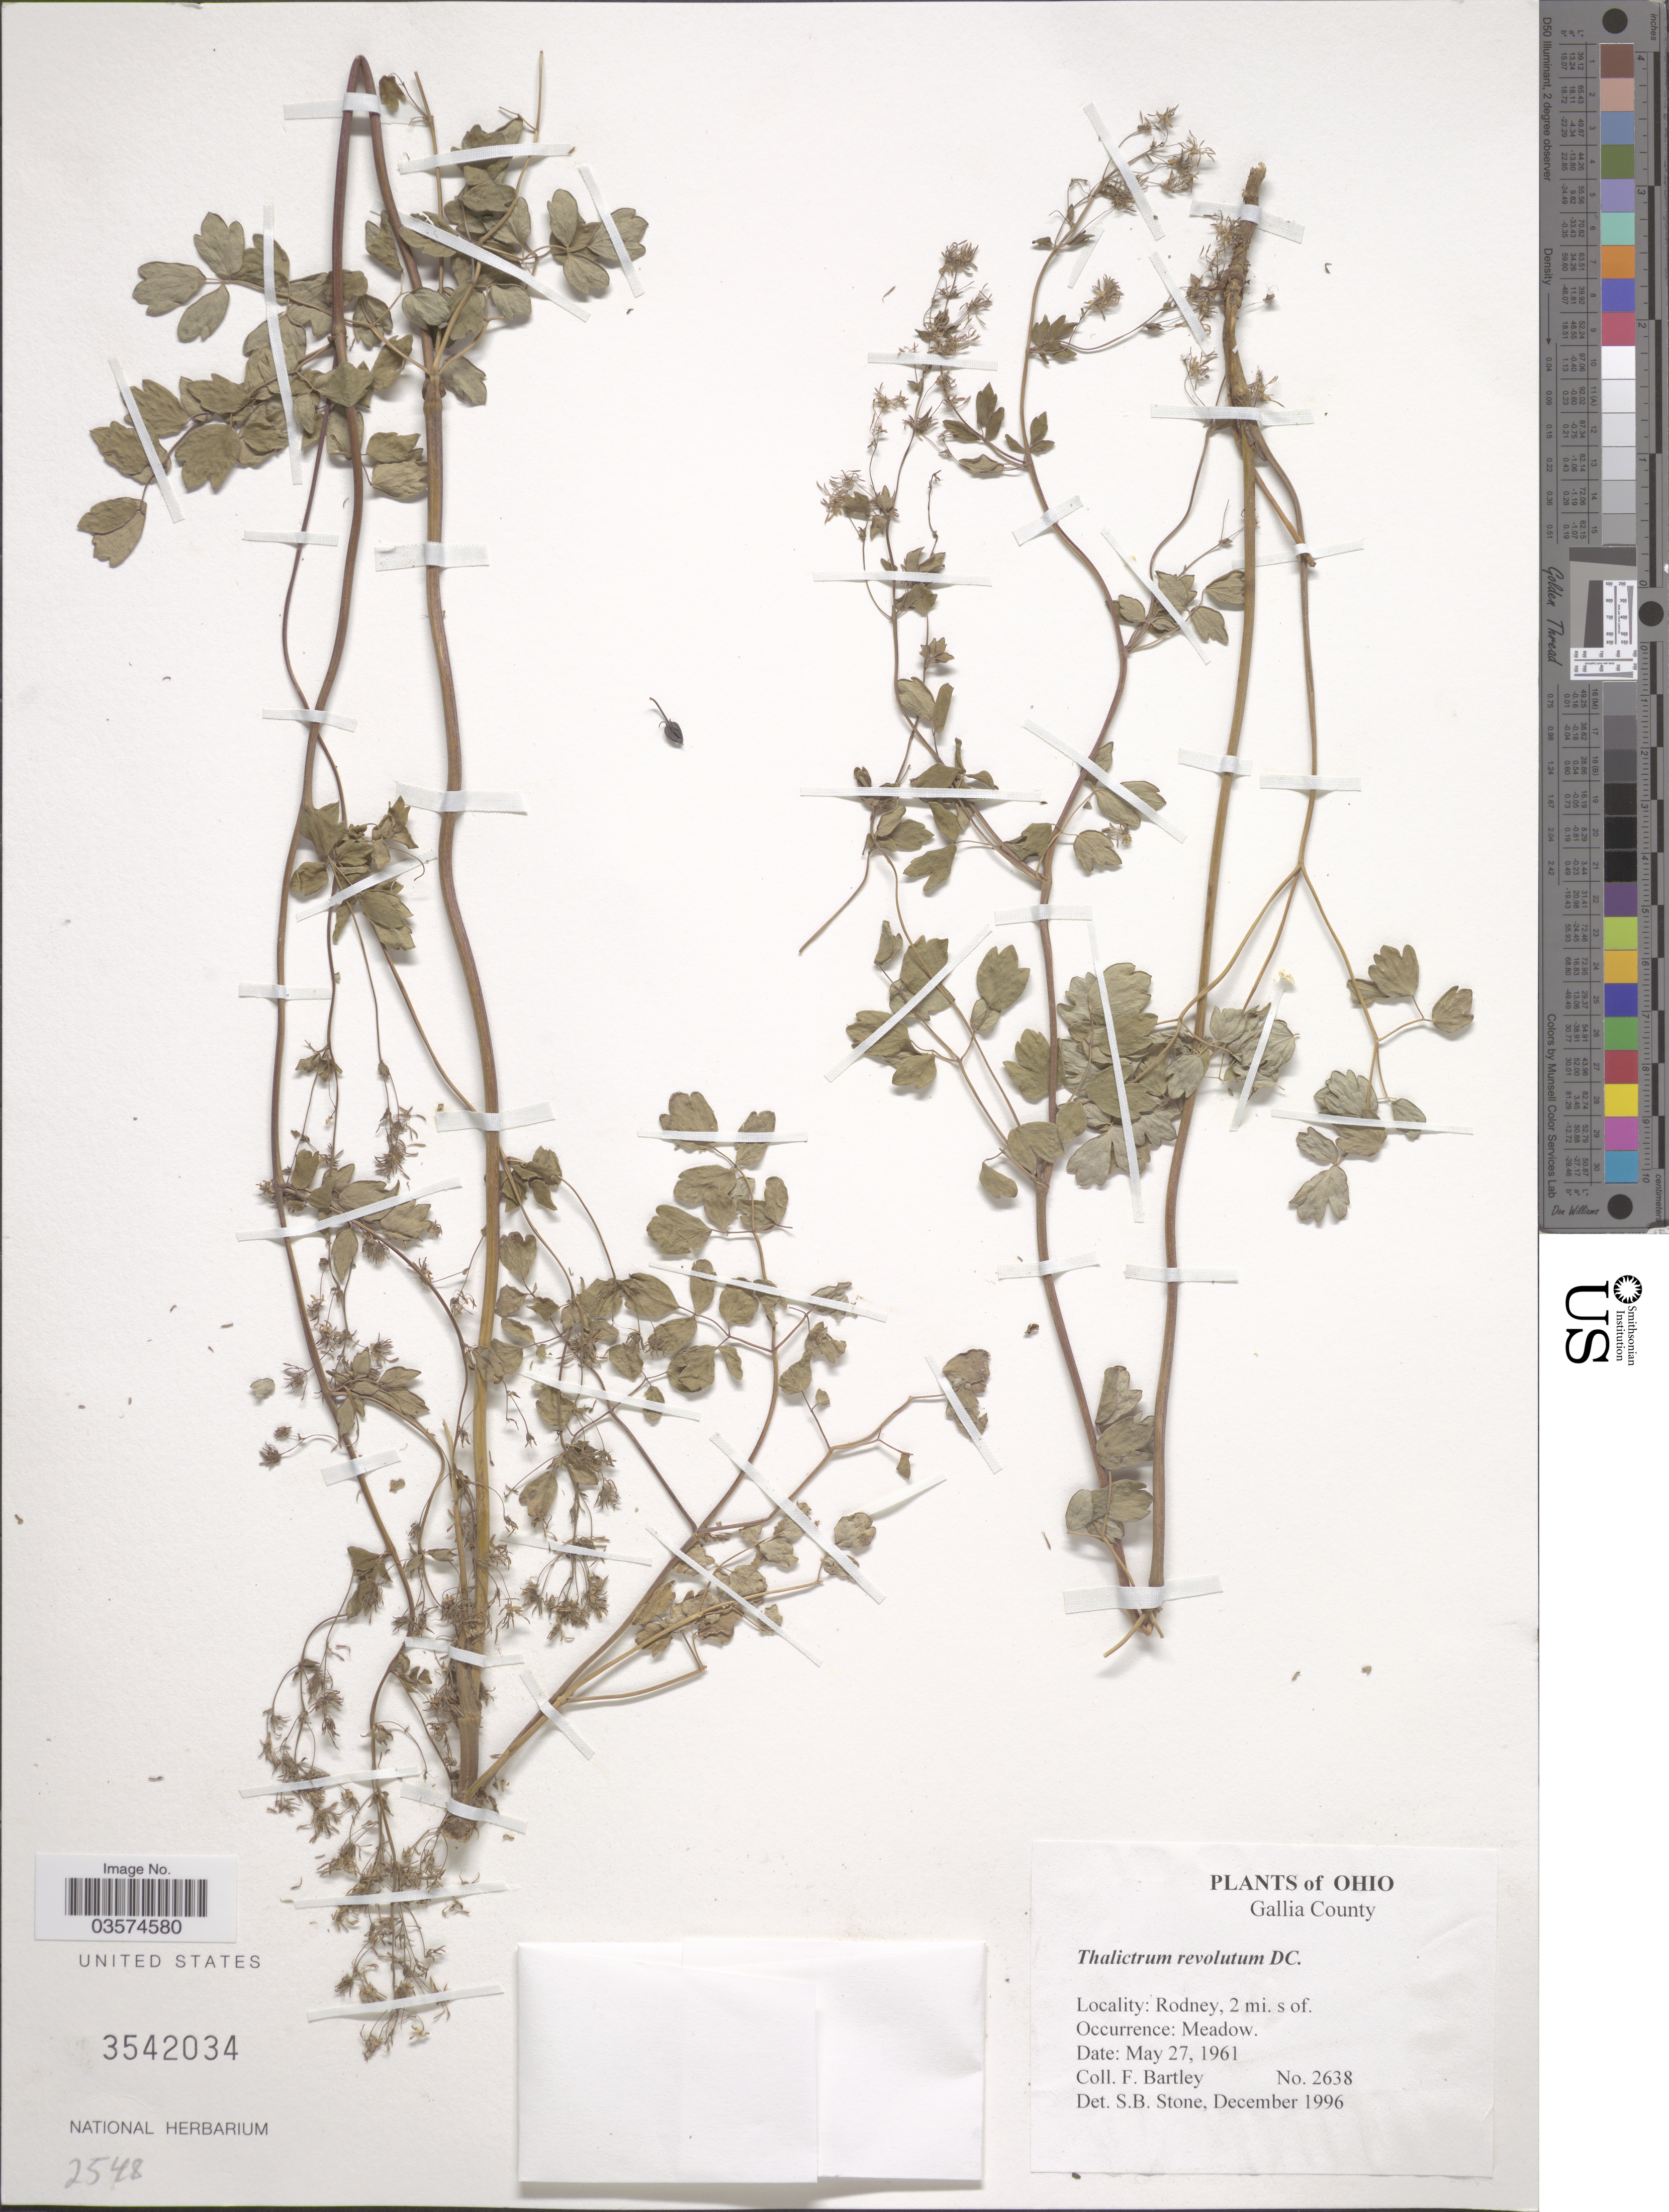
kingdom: Plantae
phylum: Tracheophyta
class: Magnoliopsida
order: Ranunculales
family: Ranunculaceae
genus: Thalictrum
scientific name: Thalictrum amphibolum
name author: Greene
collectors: F. Bartley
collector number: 2638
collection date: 1961-05-27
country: United States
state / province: Ohio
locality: Gallia County. Rodney, 2 mi. s of. Meadow.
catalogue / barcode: US 3542034